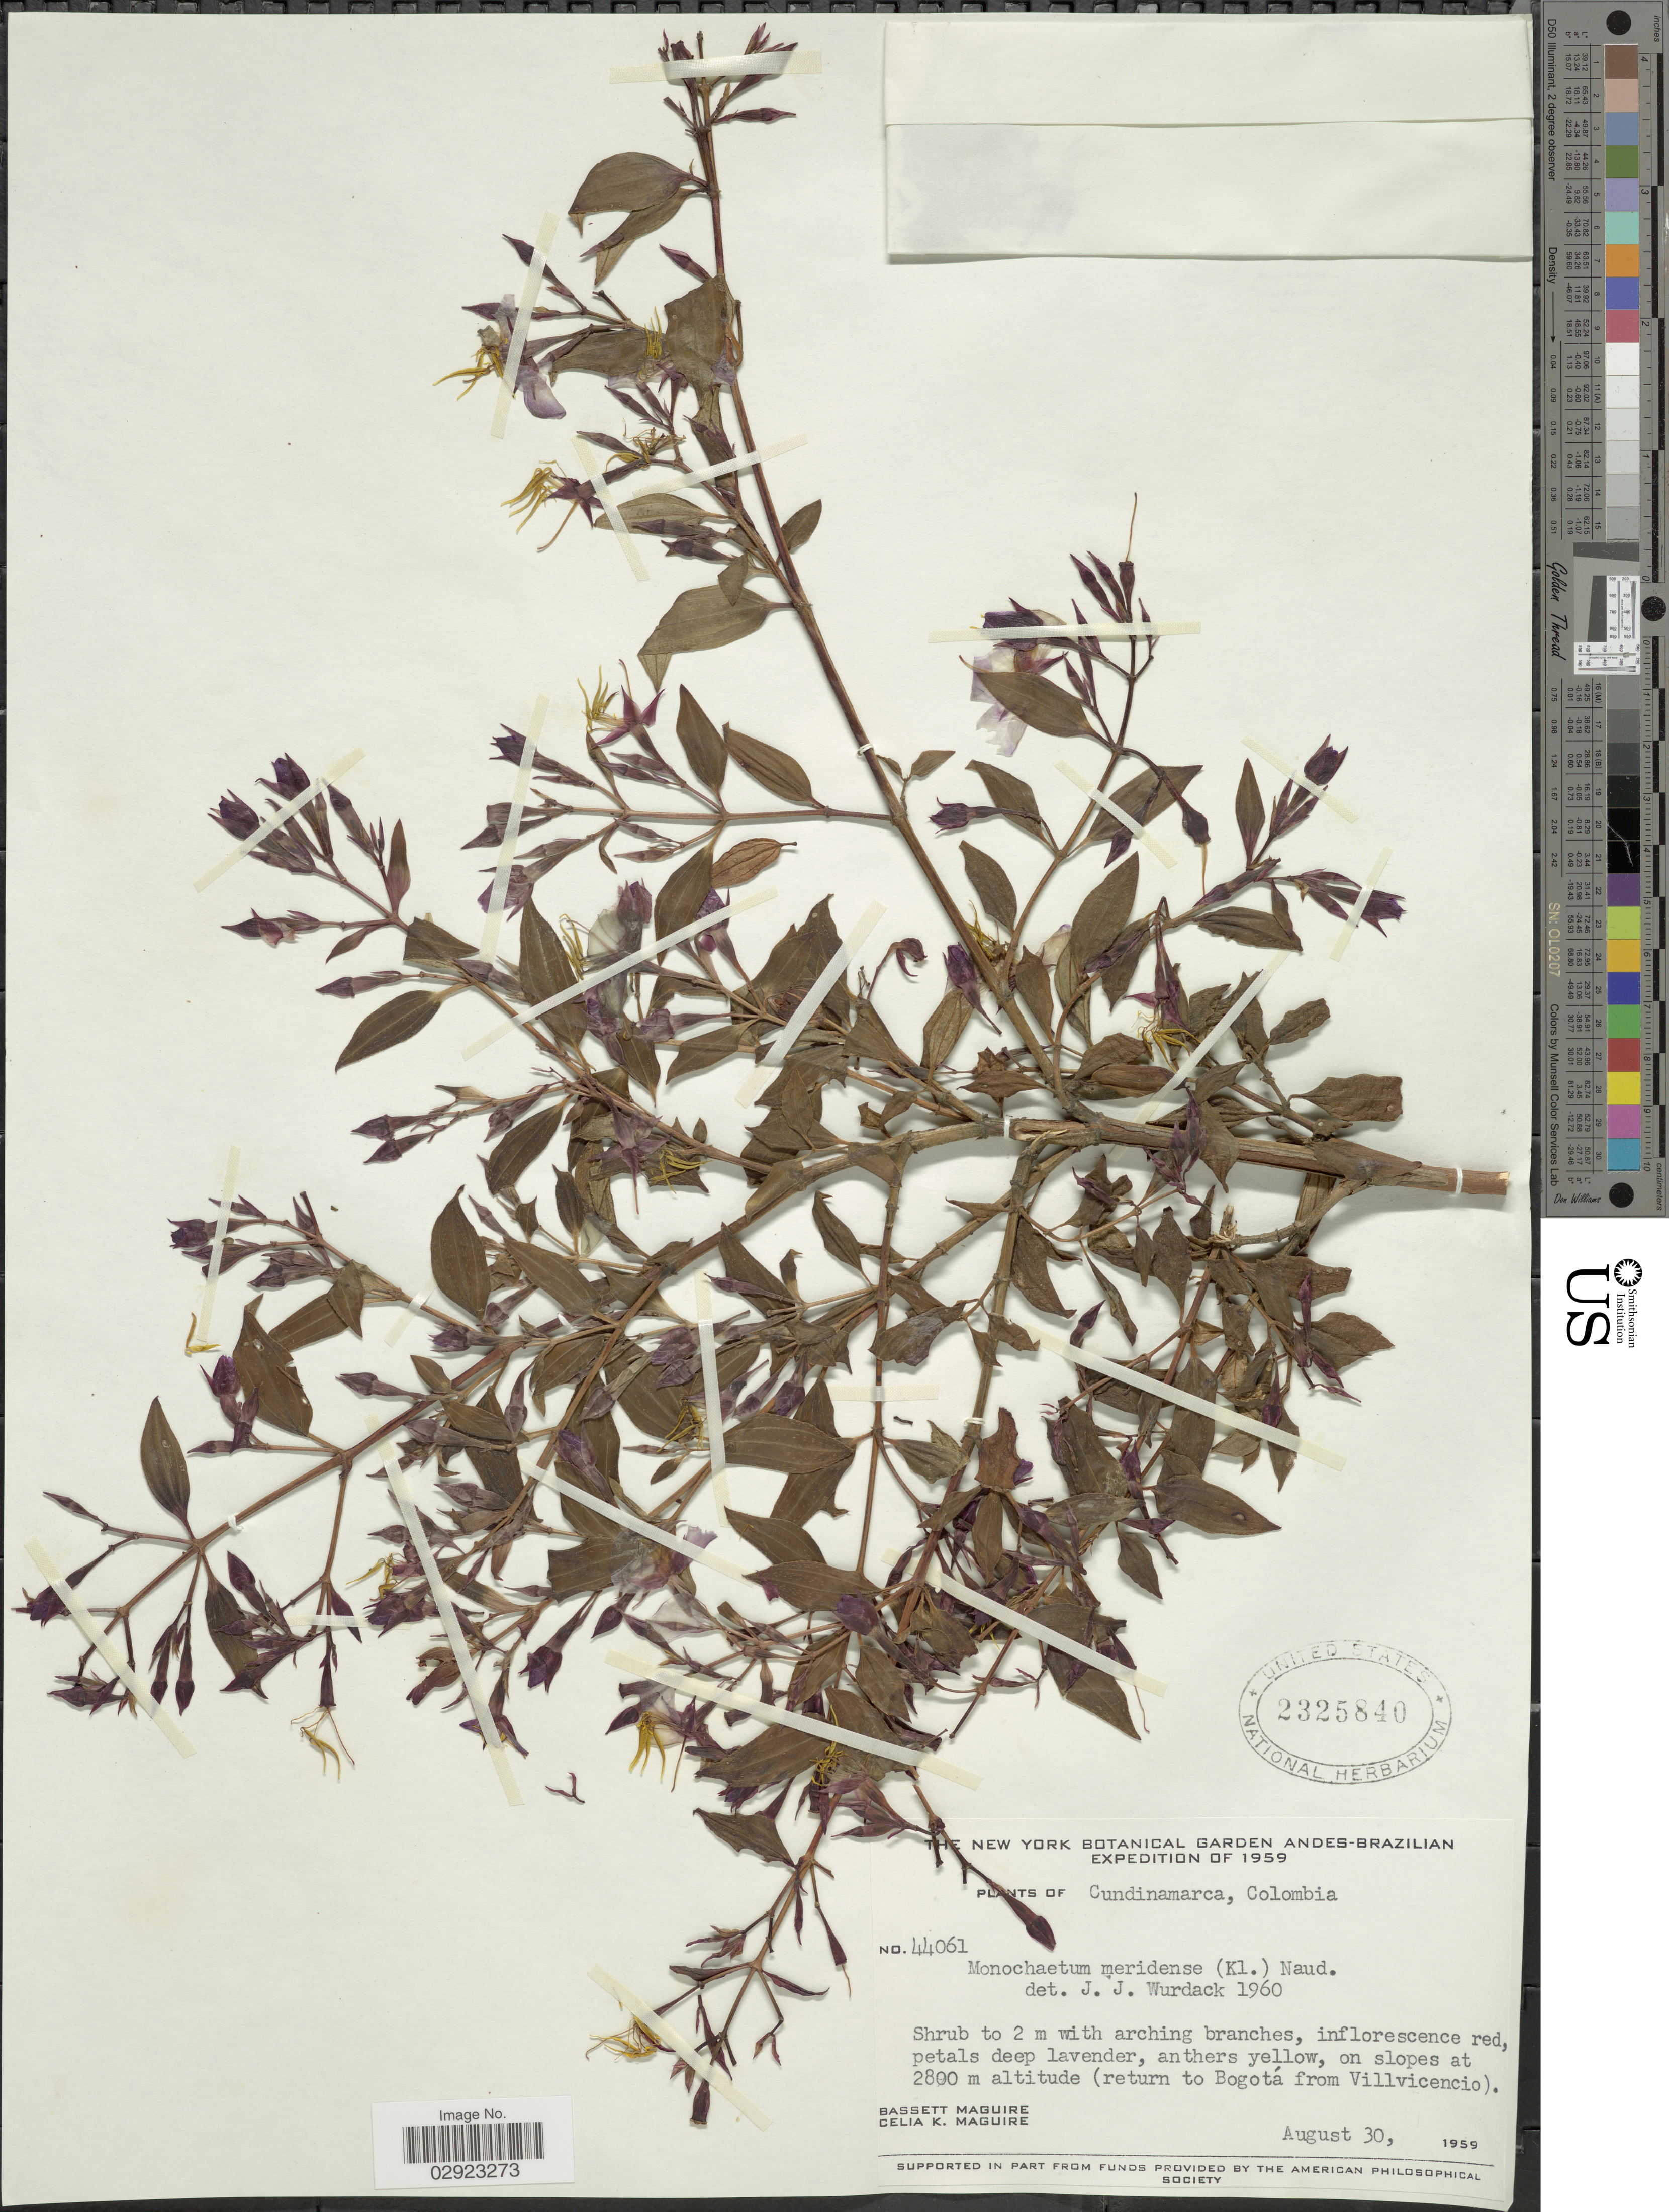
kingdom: Plantae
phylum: Tracheophyta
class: Magnoliopsida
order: Myrtales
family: Melastomataceae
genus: Monochaetum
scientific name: Monochaetum meridense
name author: (H. Karst.) Naudin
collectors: B. Maguire & C. K. Maguire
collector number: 44061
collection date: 1959-08-30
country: Colombia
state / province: Cundinamarca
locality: (return to Bogotá from Villvicencio).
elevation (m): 2800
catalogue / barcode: US 2325840